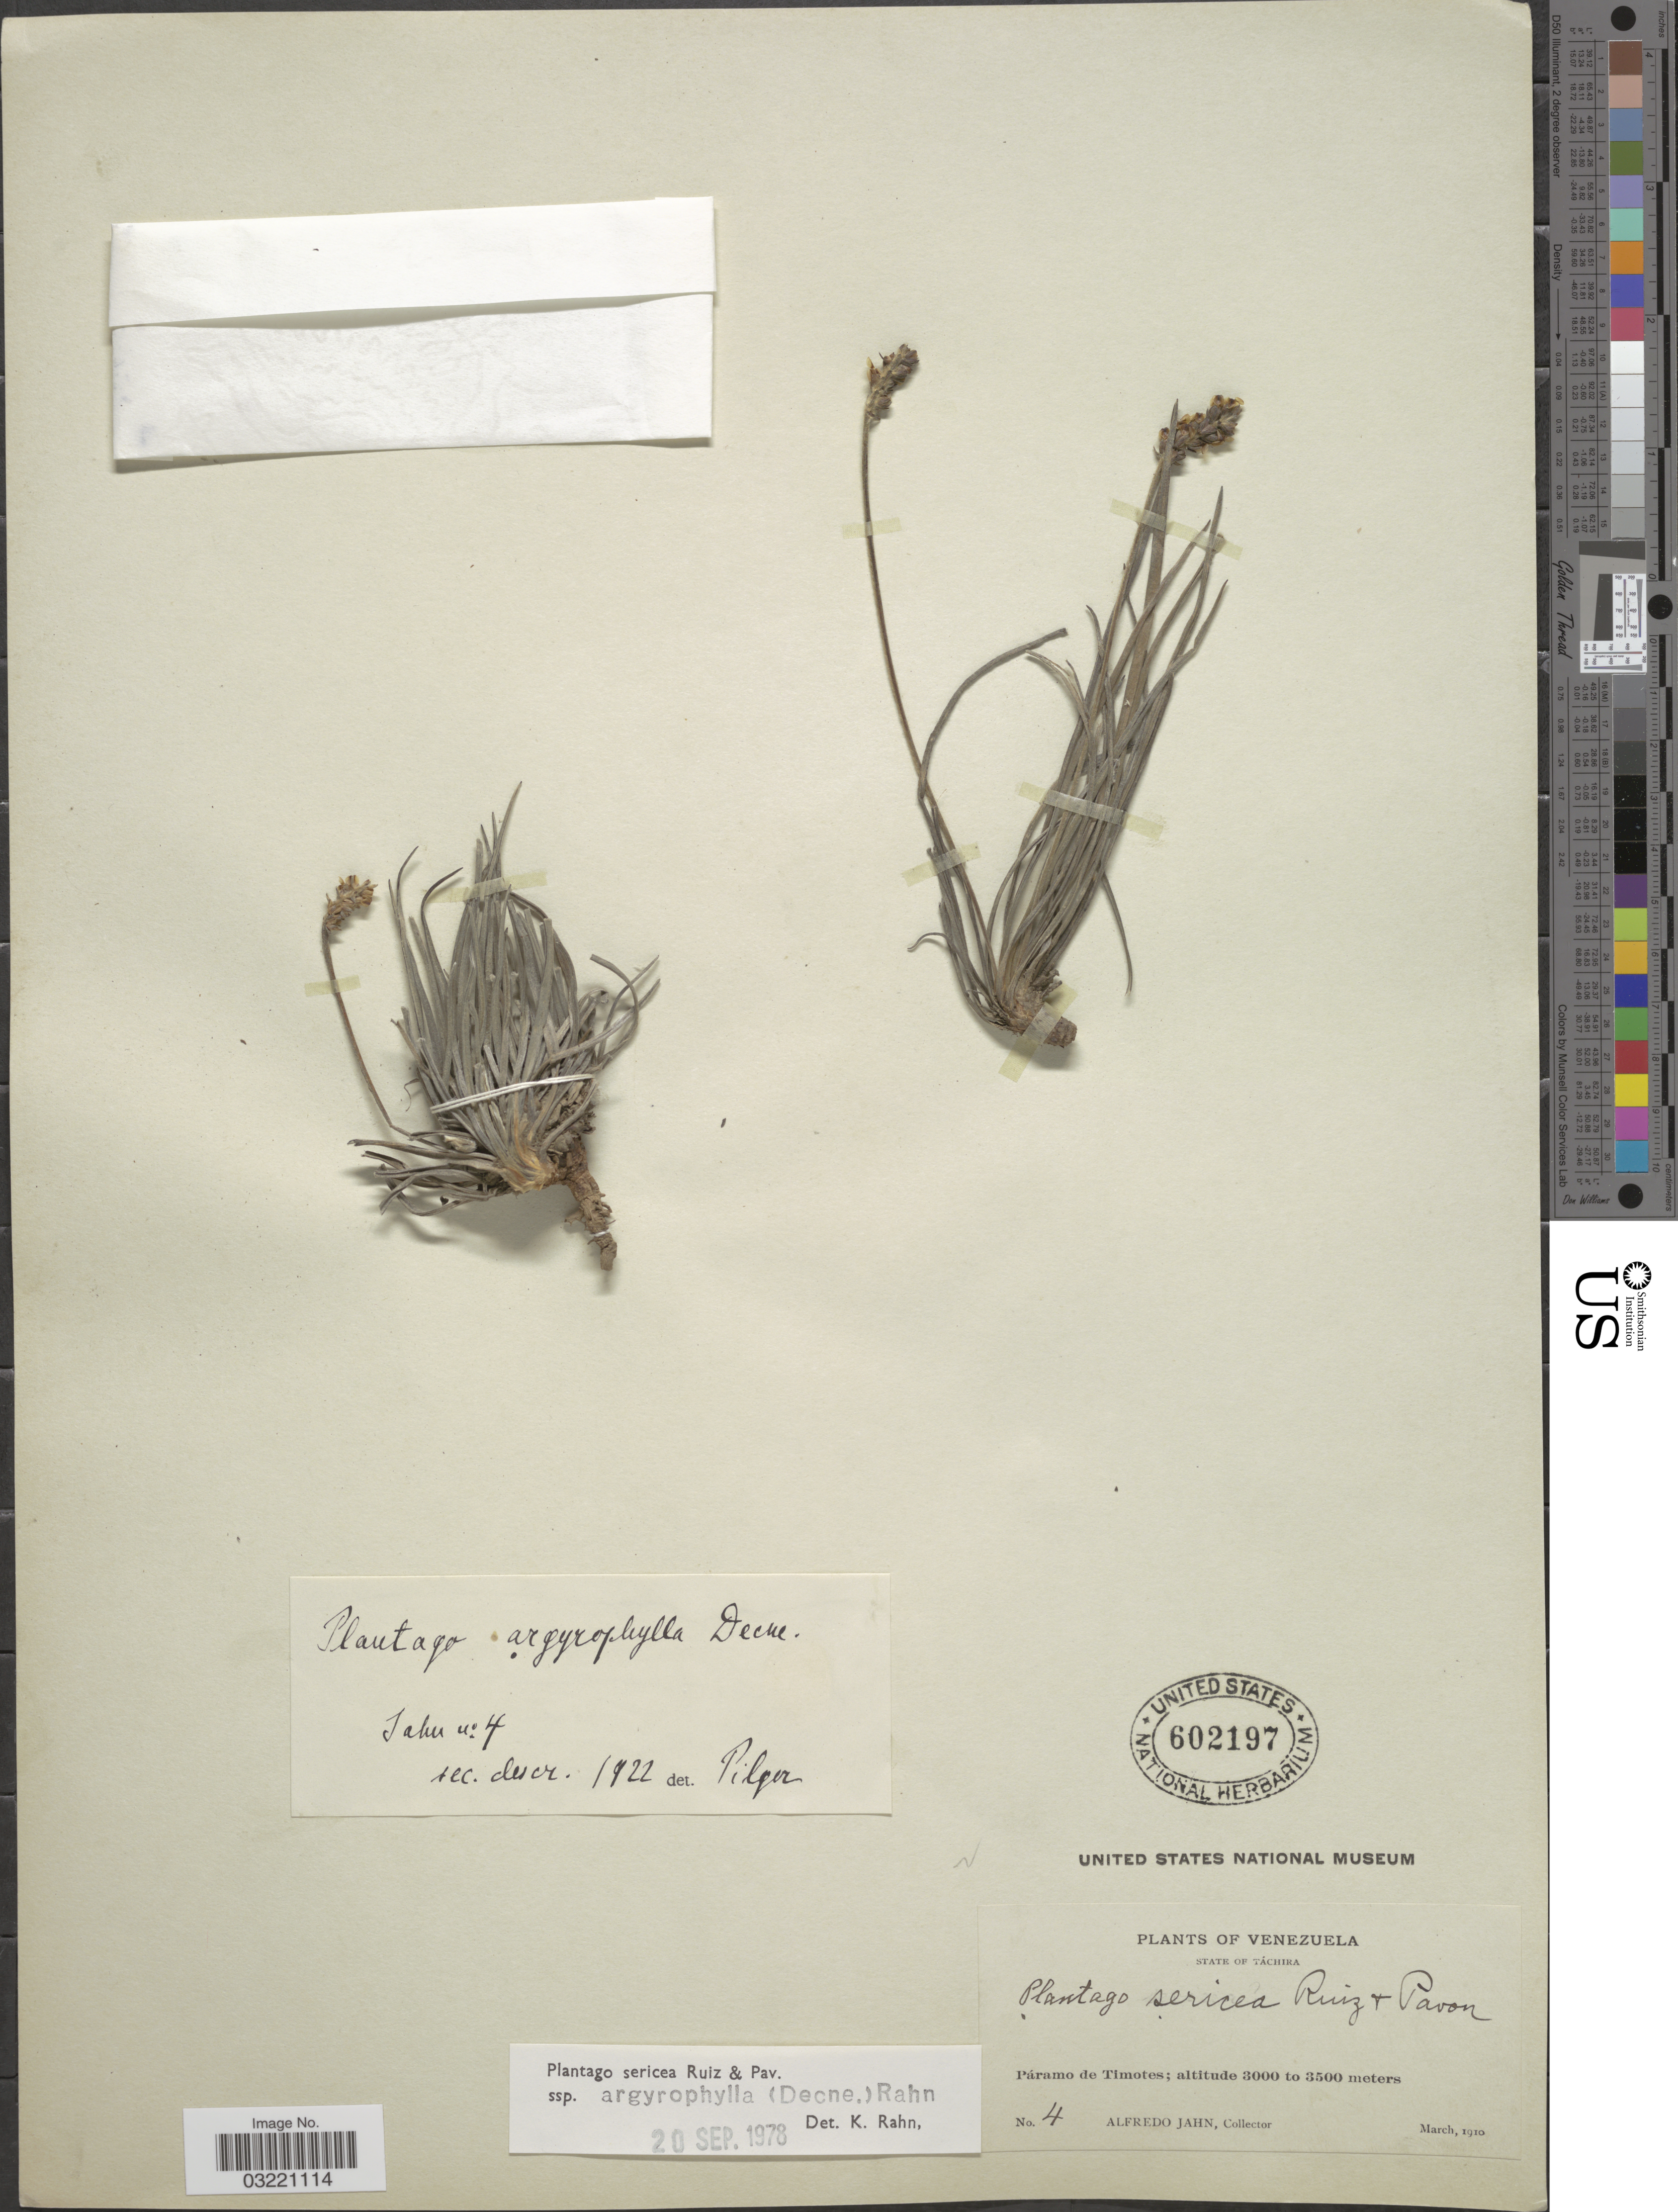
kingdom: Plantae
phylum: Tracheophyta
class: Magnoliopsida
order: Lamiales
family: Plantaginaceae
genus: Plantago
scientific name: Plantago sericea subsp. argyrophylla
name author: (Decne.) Rahn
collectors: A. Jahn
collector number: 4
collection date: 1910-03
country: Venezuela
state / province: Tachira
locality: Páramo de Timotes.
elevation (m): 3000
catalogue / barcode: US 602197